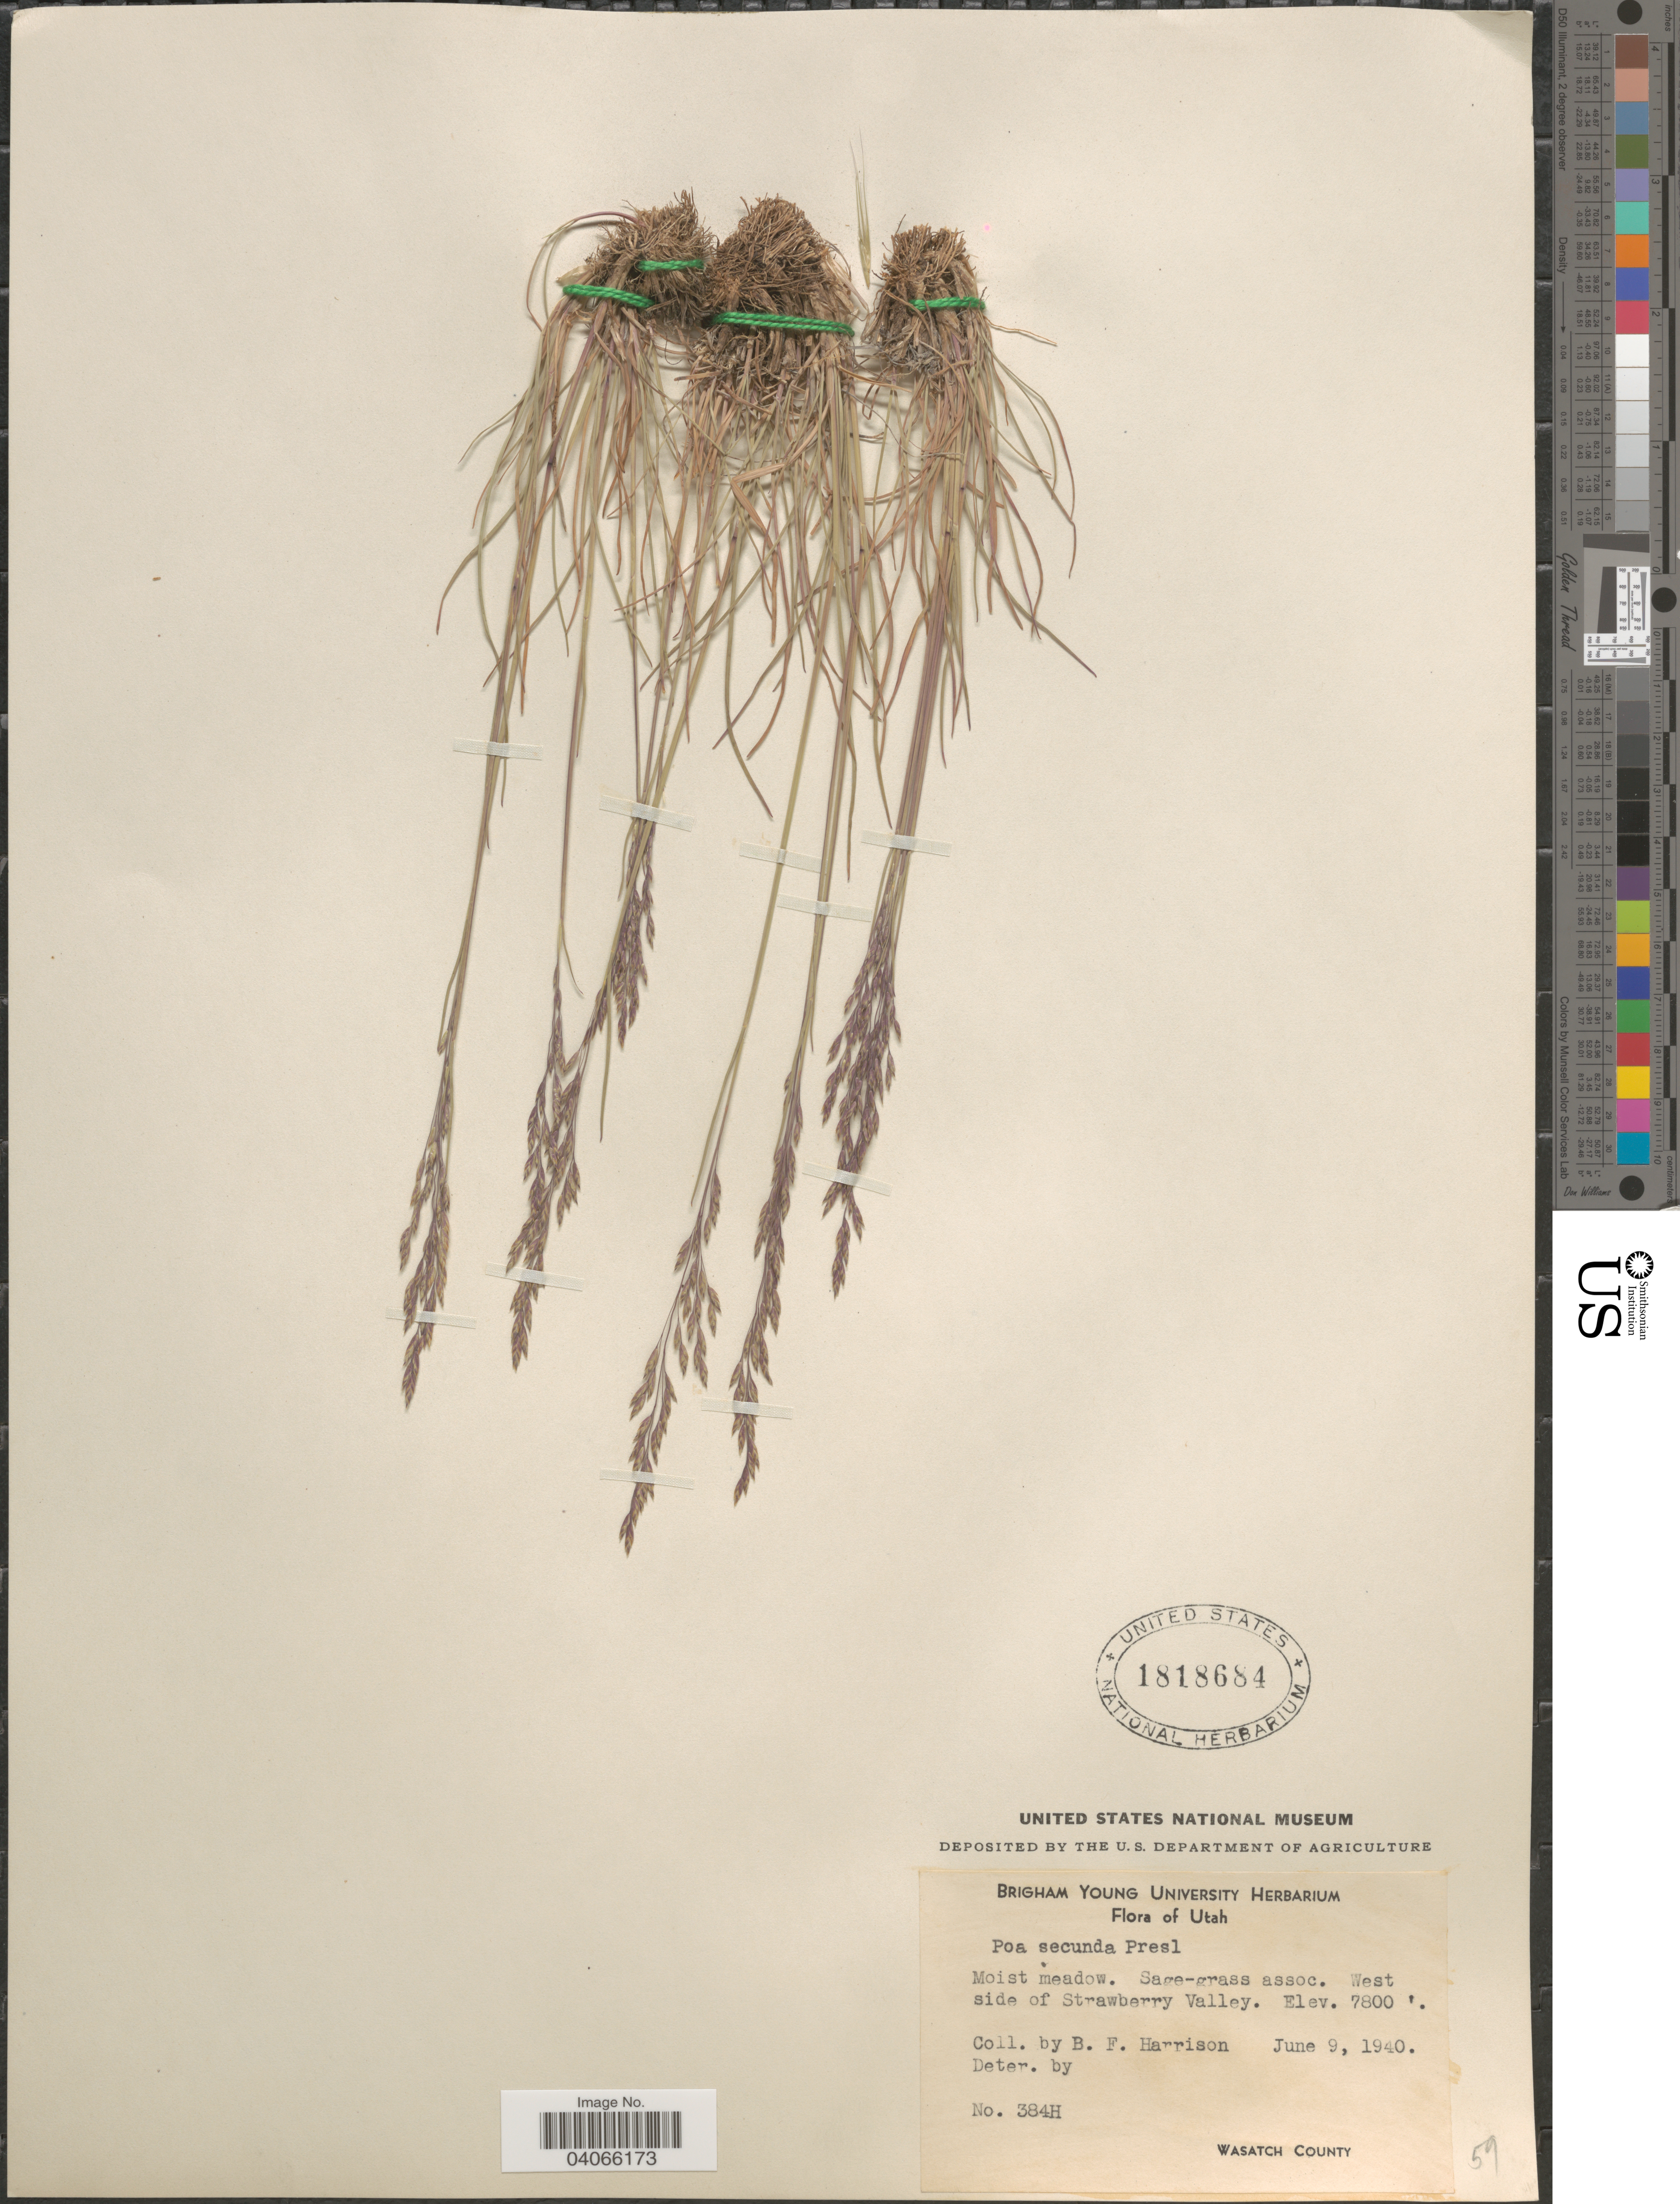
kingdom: Plantae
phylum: Tracheophyta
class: Liliopsida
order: Poales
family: Poaceae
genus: Poa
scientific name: Poa secunda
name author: J. Presl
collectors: B. F. Harrison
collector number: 384H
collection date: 1940-06-09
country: United States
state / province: Utah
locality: West side of Strawberry Valley. Wasatch County.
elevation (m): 2377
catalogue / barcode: US 1818684